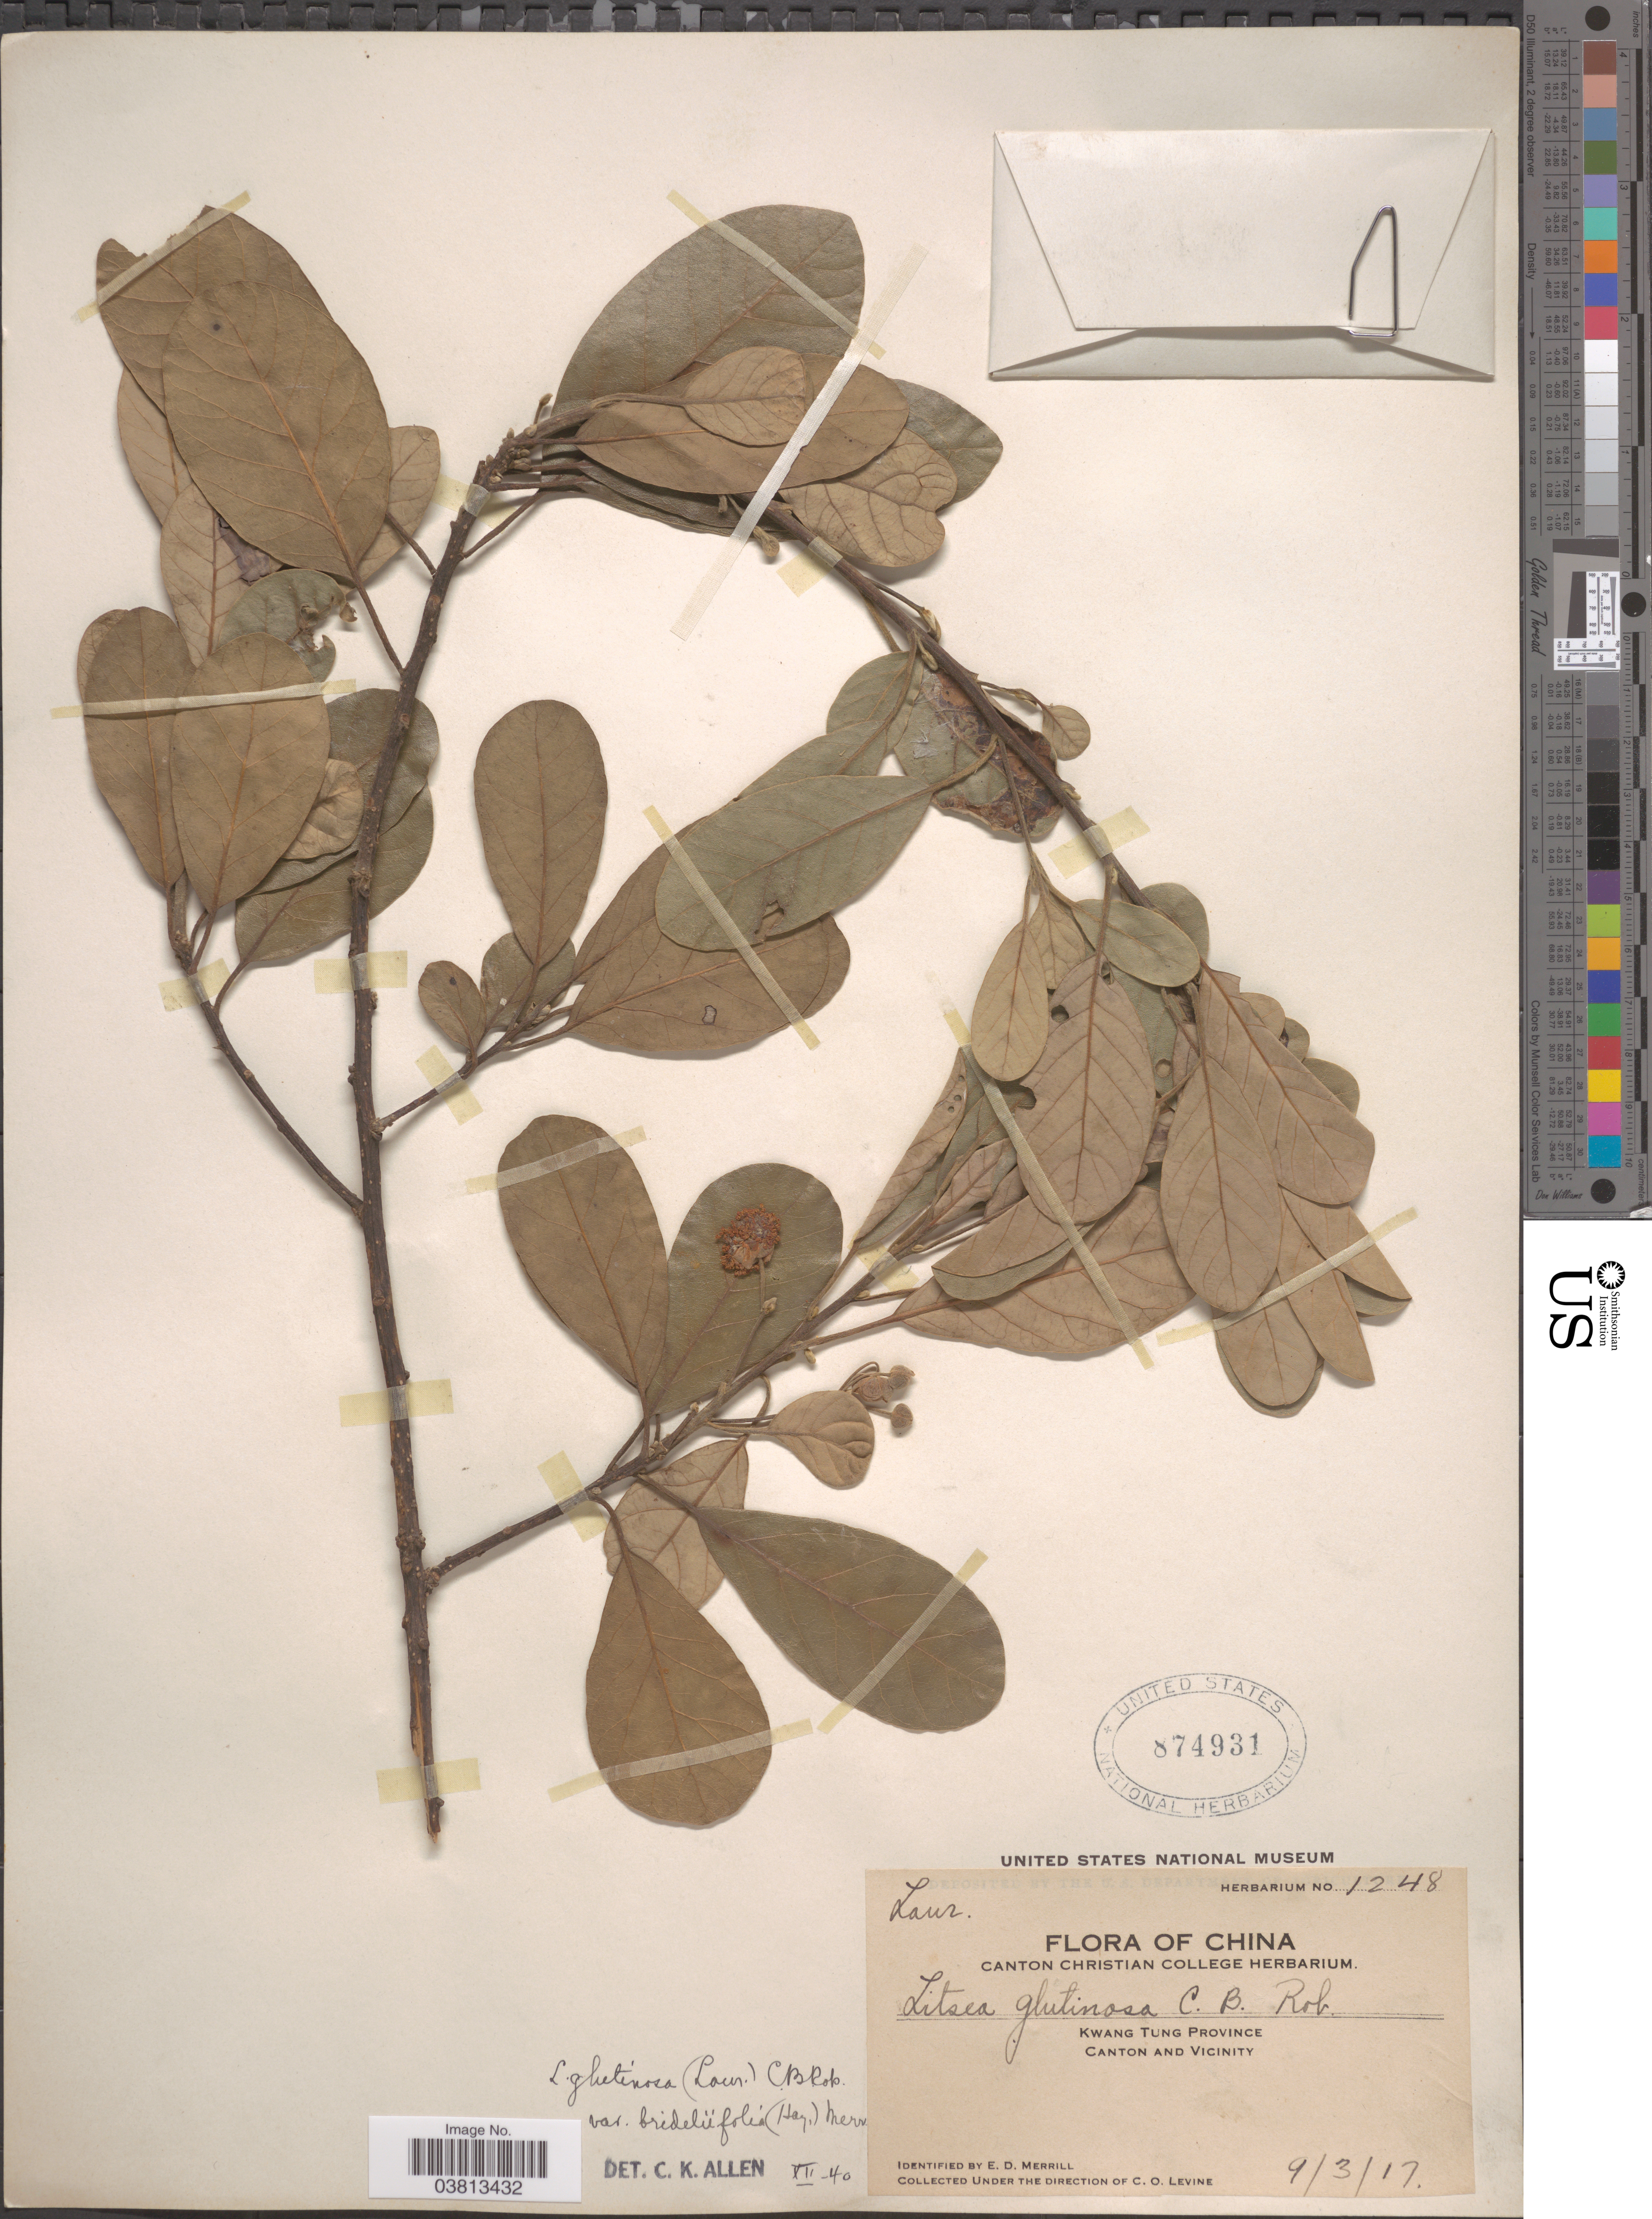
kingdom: Plantae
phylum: Tracheophyta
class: Magnoliopsida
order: Laurales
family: Lauraceae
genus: Litsea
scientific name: Litsea glutinosa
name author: (Lour.) C.B. Rob.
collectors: C. O. Levine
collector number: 1248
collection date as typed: Transcribed d/m/y: 9/3/17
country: China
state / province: Guangdong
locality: Kwang Tung Province, Canton and Vicinity.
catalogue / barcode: US 874931